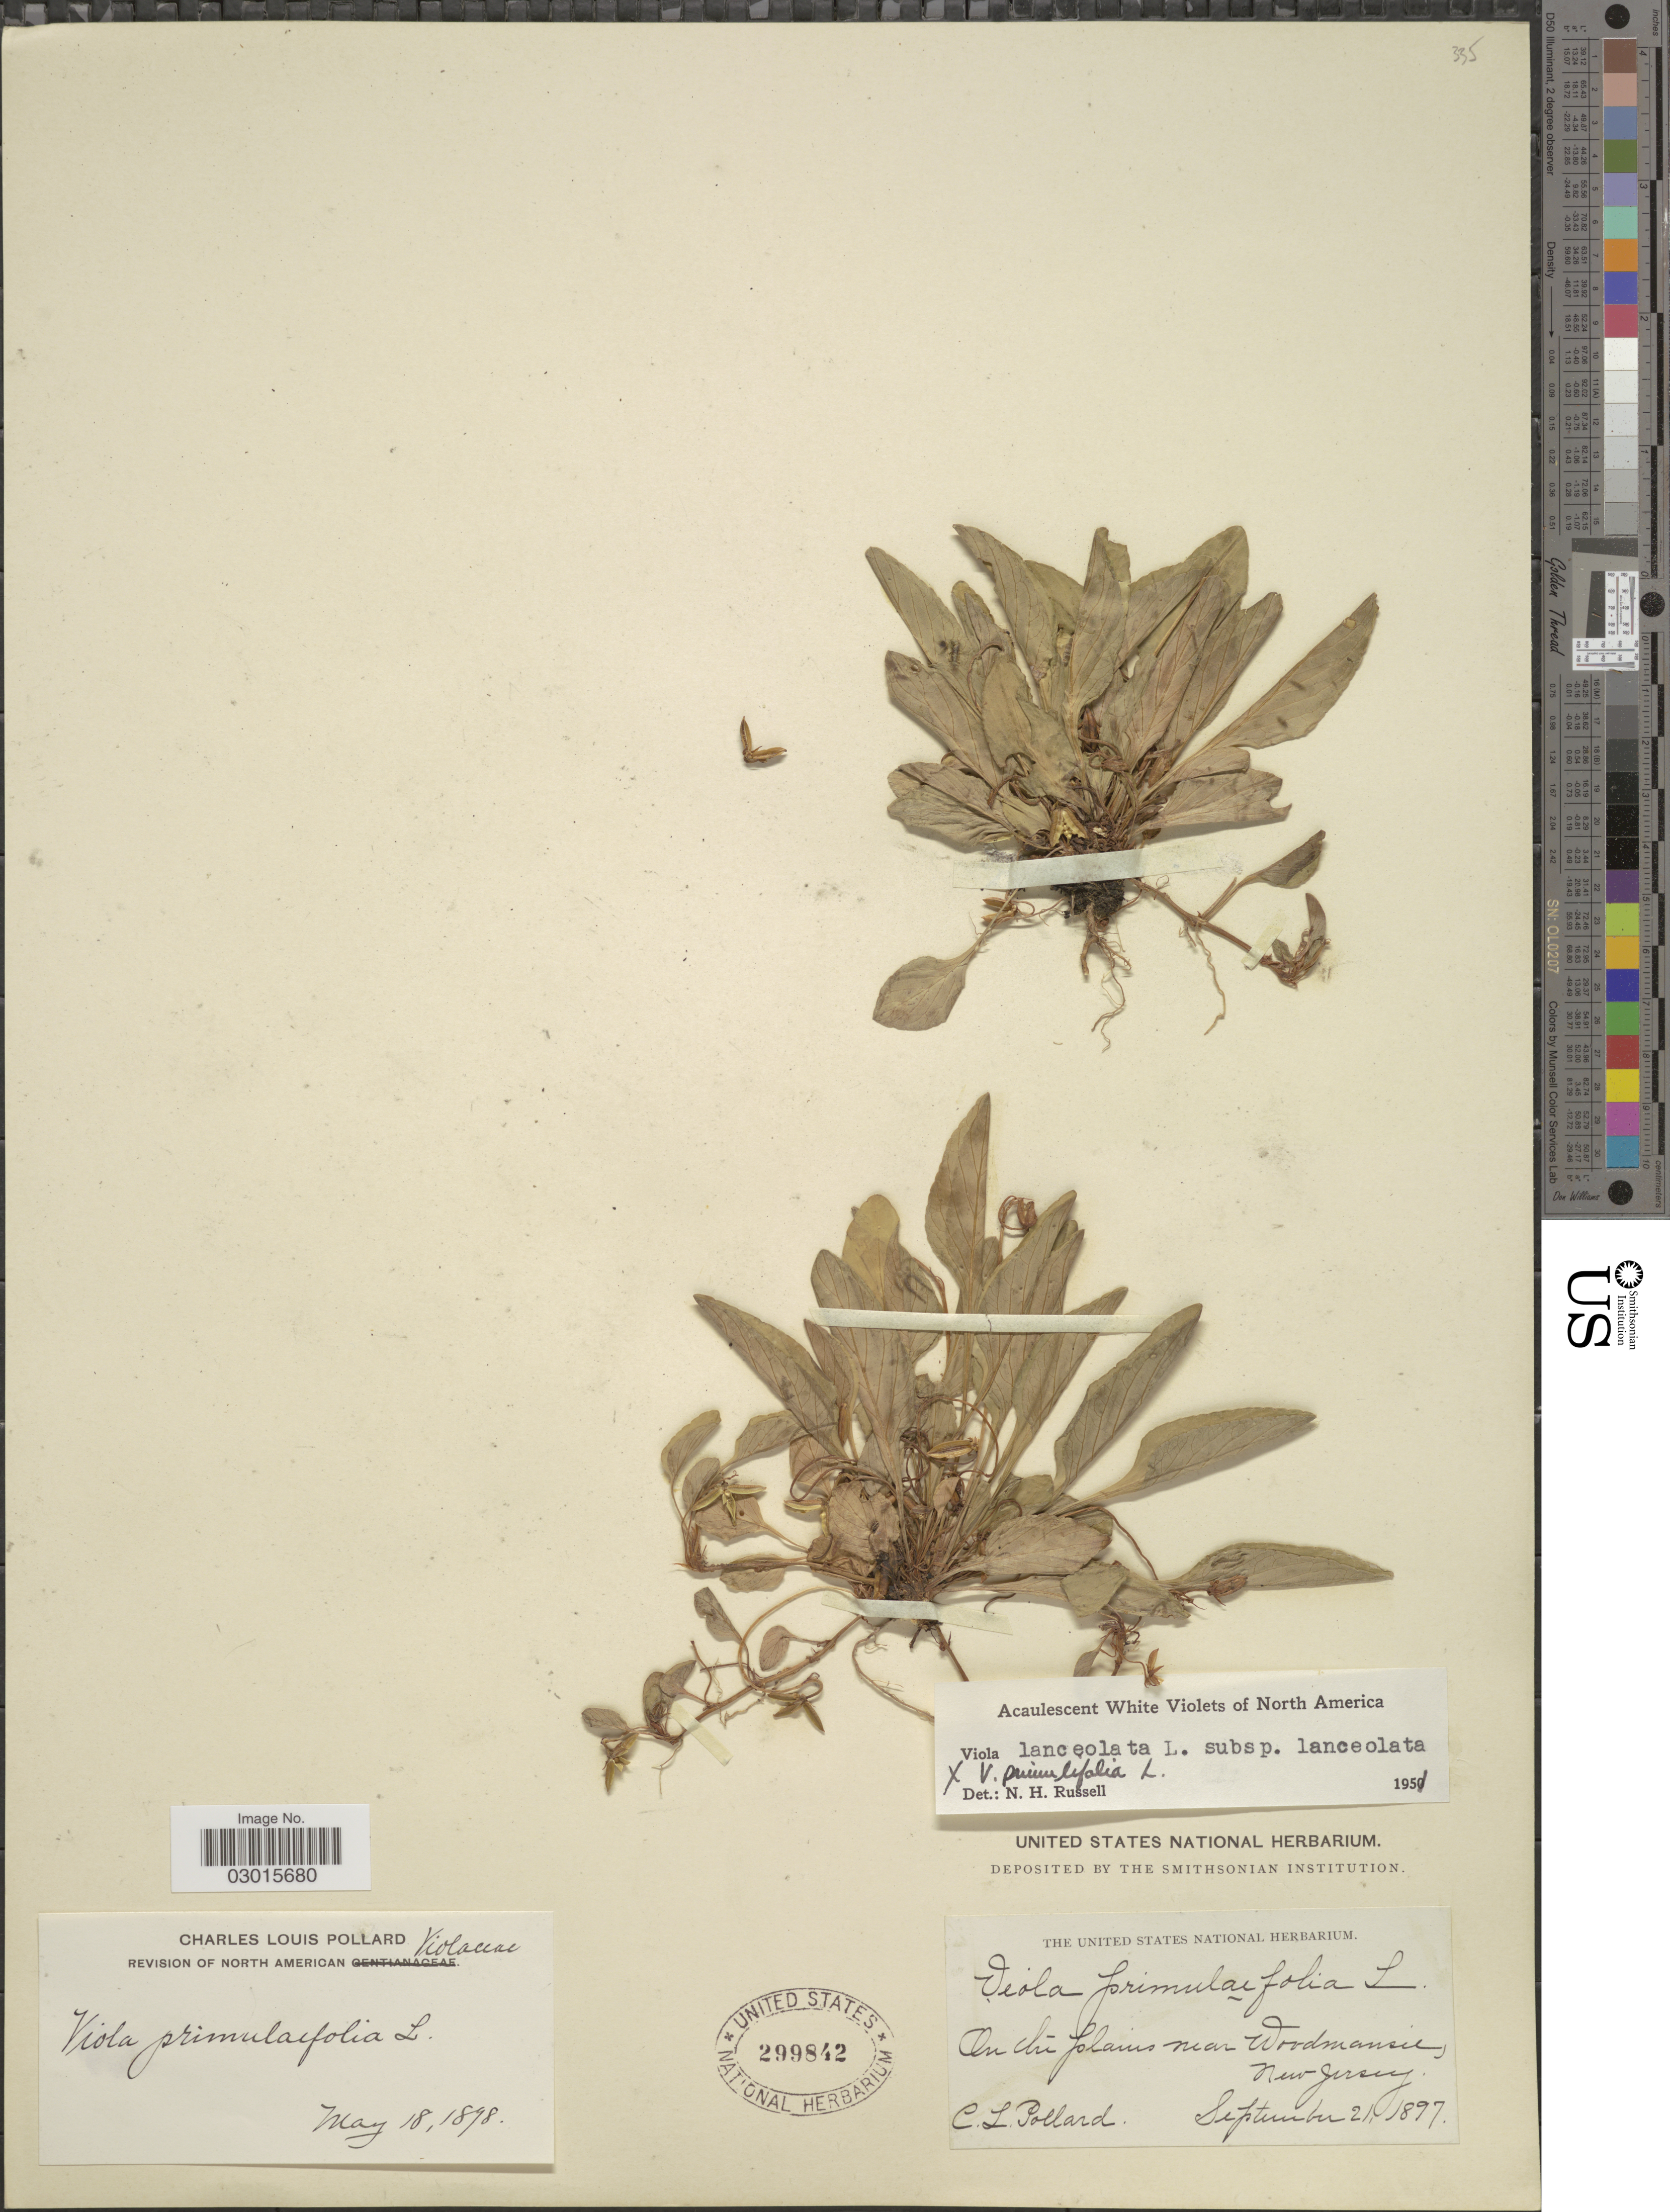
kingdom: Plantae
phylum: Tracheophyta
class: Magnoliopsida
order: Malpighiales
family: Violaceae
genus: Viola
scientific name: Viola lanceolata subsp. lanceolata x V. primulifolia L.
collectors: C. L. Pollard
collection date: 1897-09-21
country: United States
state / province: New Jersey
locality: On the plains near Woodmansie.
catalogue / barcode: US 299842